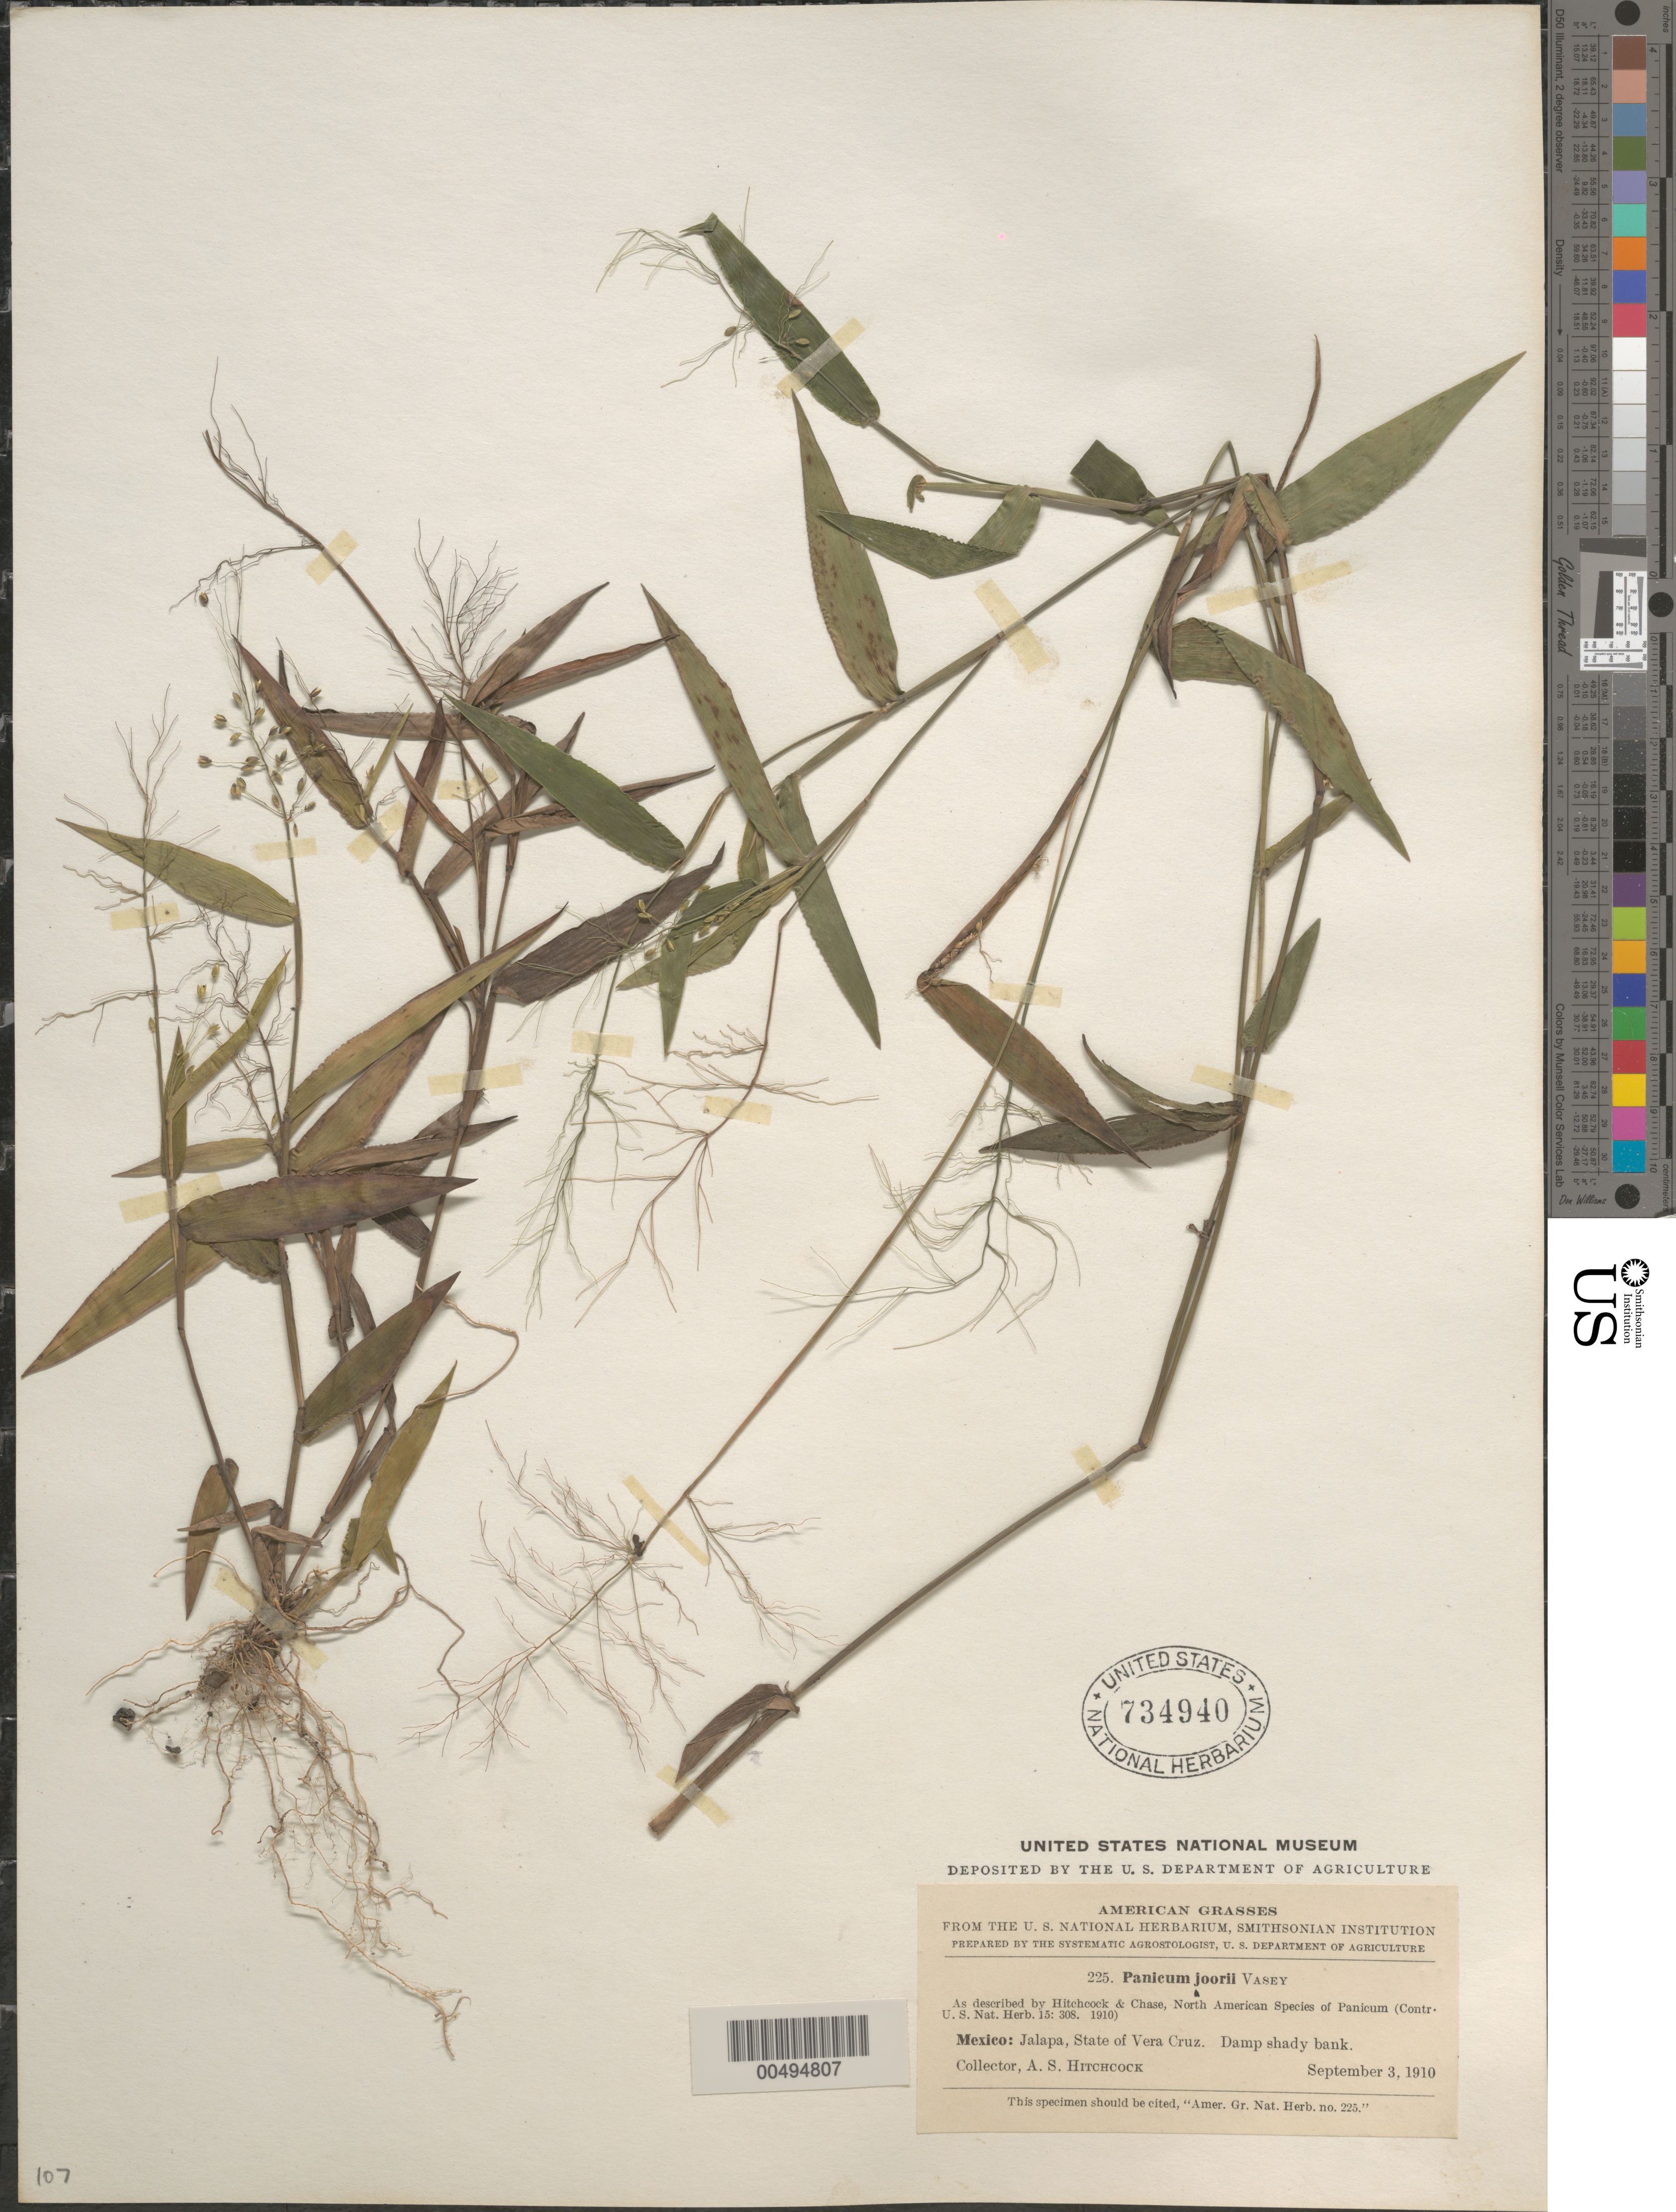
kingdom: Plantae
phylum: Tracheophyta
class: Liliopsida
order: Poales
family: Poaceae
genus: Panicum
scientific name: Panicum commutatum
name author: Schult.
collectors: A. S. Hitchcock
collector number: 225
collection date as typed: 3 Sep 1910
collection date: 1910-09-03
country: Mexico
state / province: Veracruz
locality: Jalapa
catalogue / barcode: US 734940